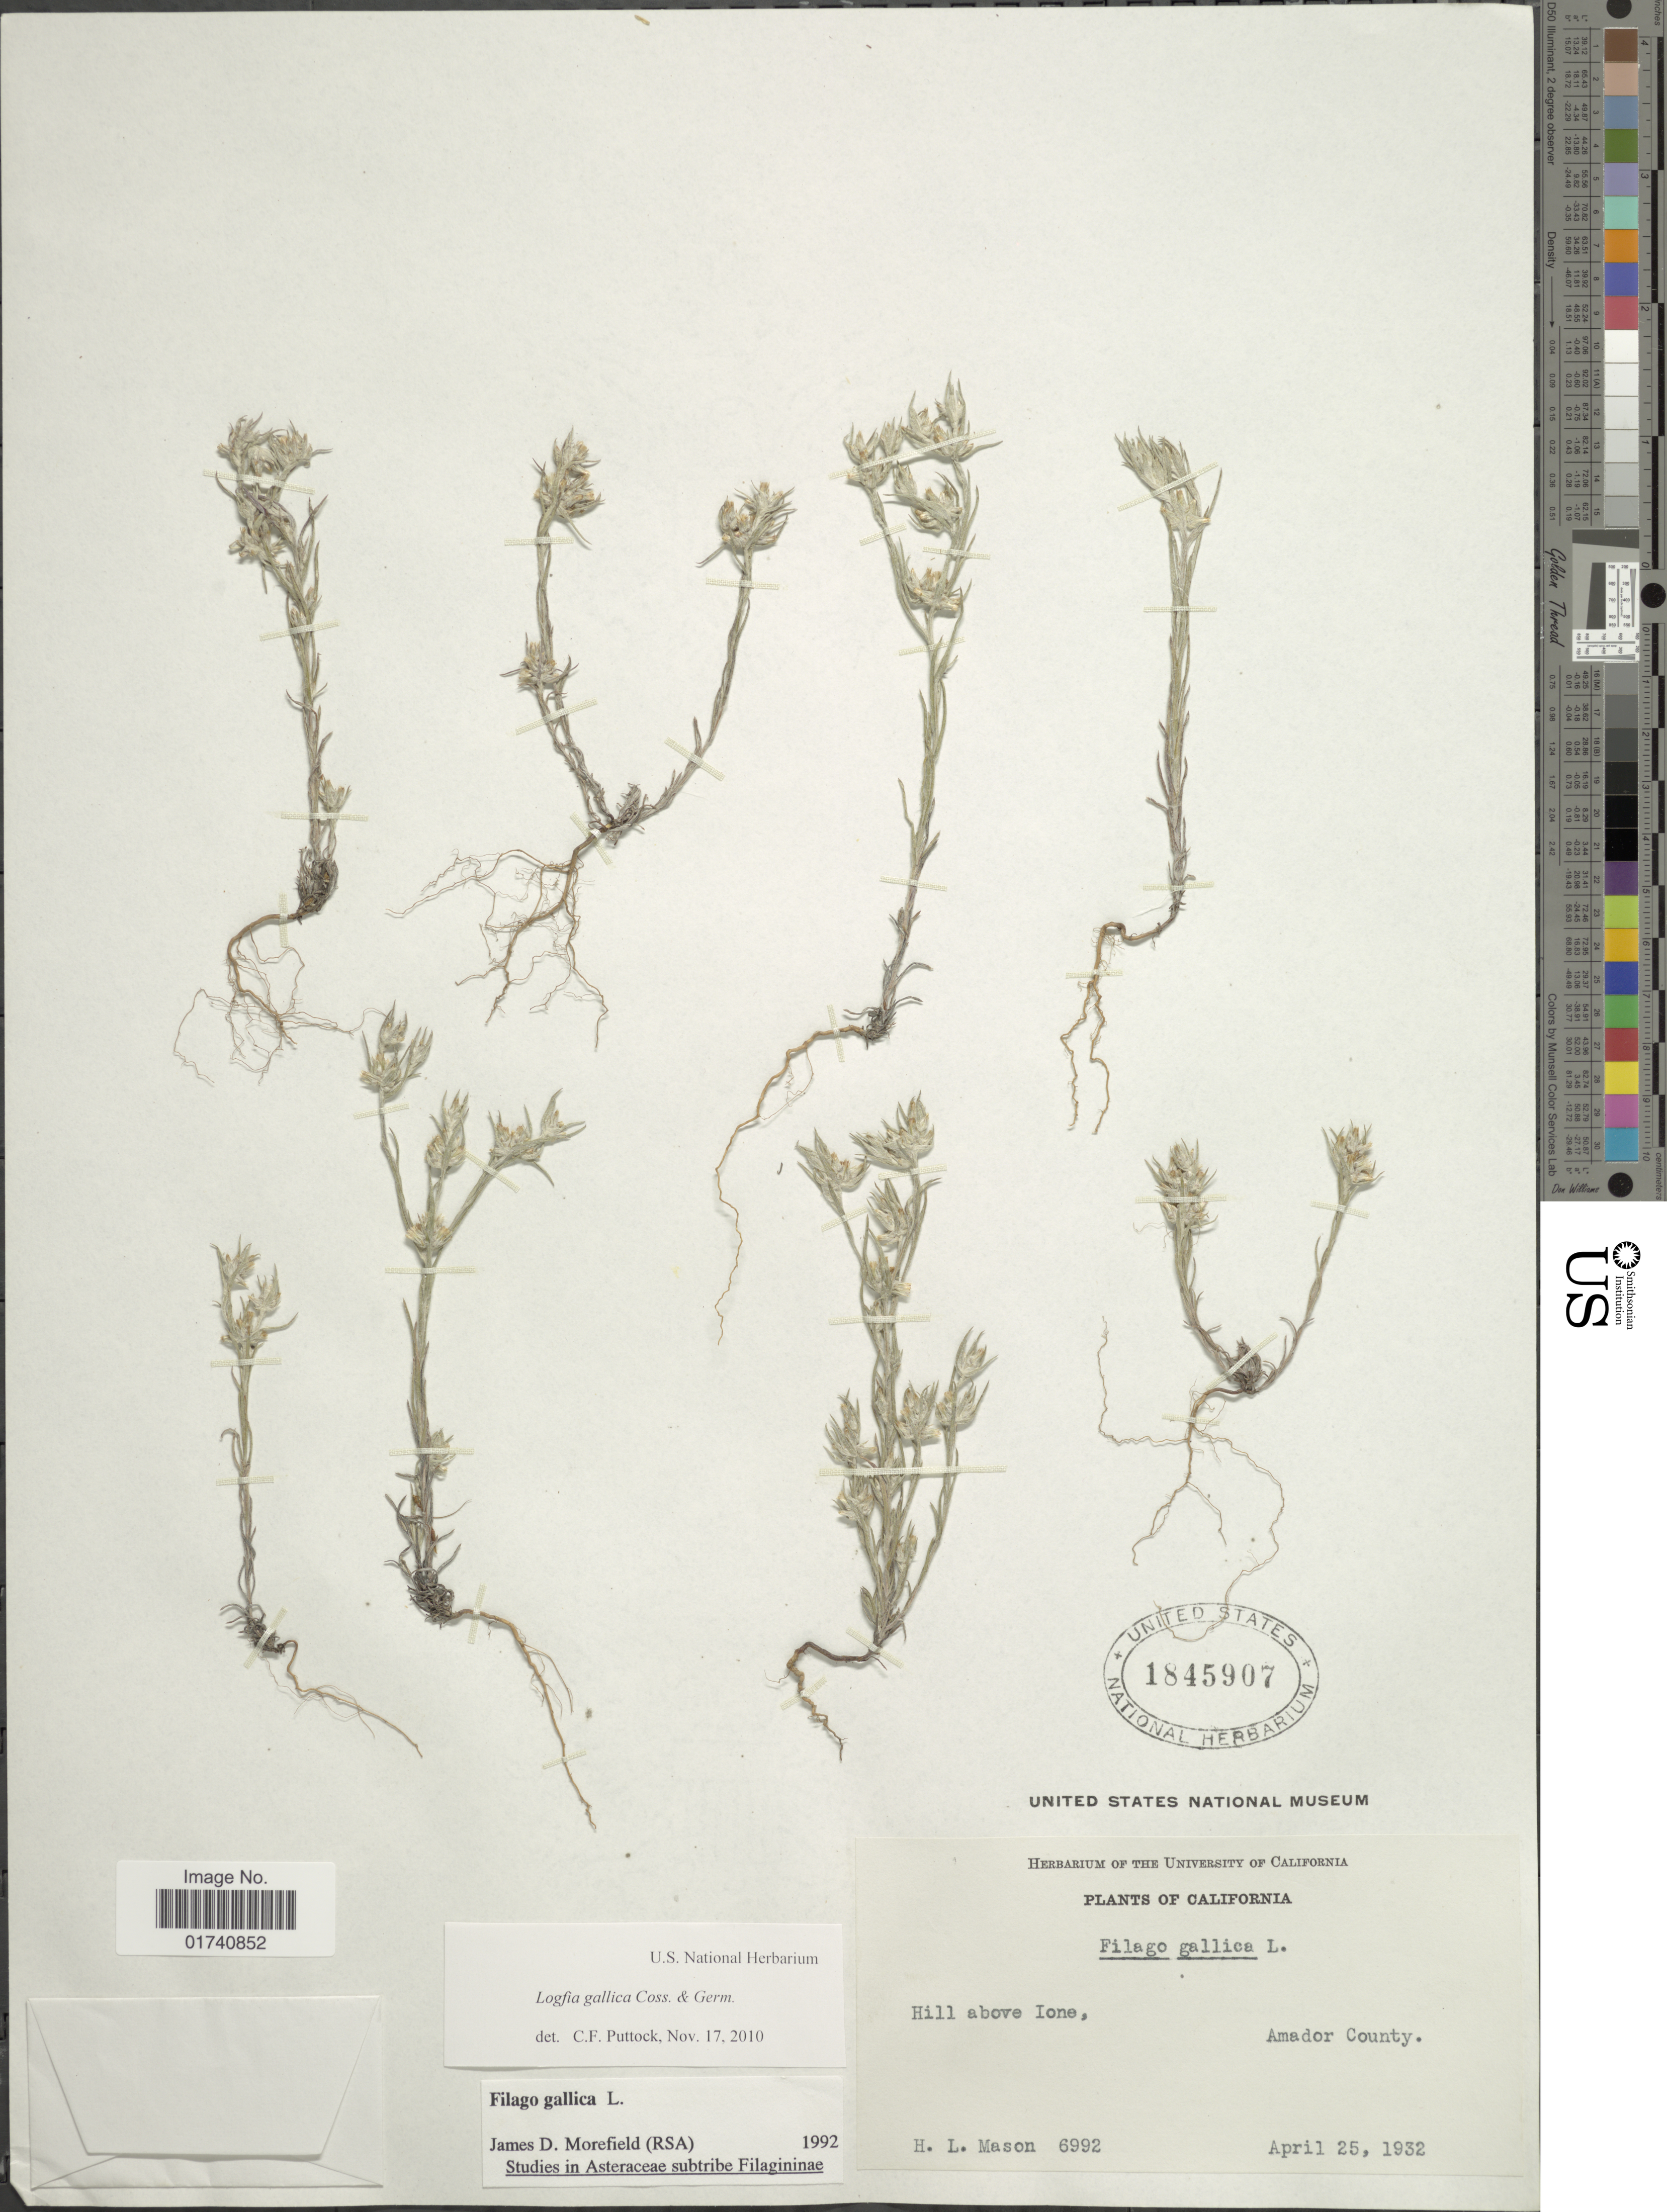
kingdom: Plantae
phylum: Tracheophyta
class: Magnoliopsida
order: Asterales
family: Asteraceae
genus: Logfia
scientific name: Logfia gallica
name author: (L.) Coss. & Germ.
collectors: H. L. Mason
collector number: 6992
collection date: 1932-04-25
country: United States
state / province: California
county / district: Amador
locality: Hill above Ione, Amador County.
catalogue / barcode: US 1845907